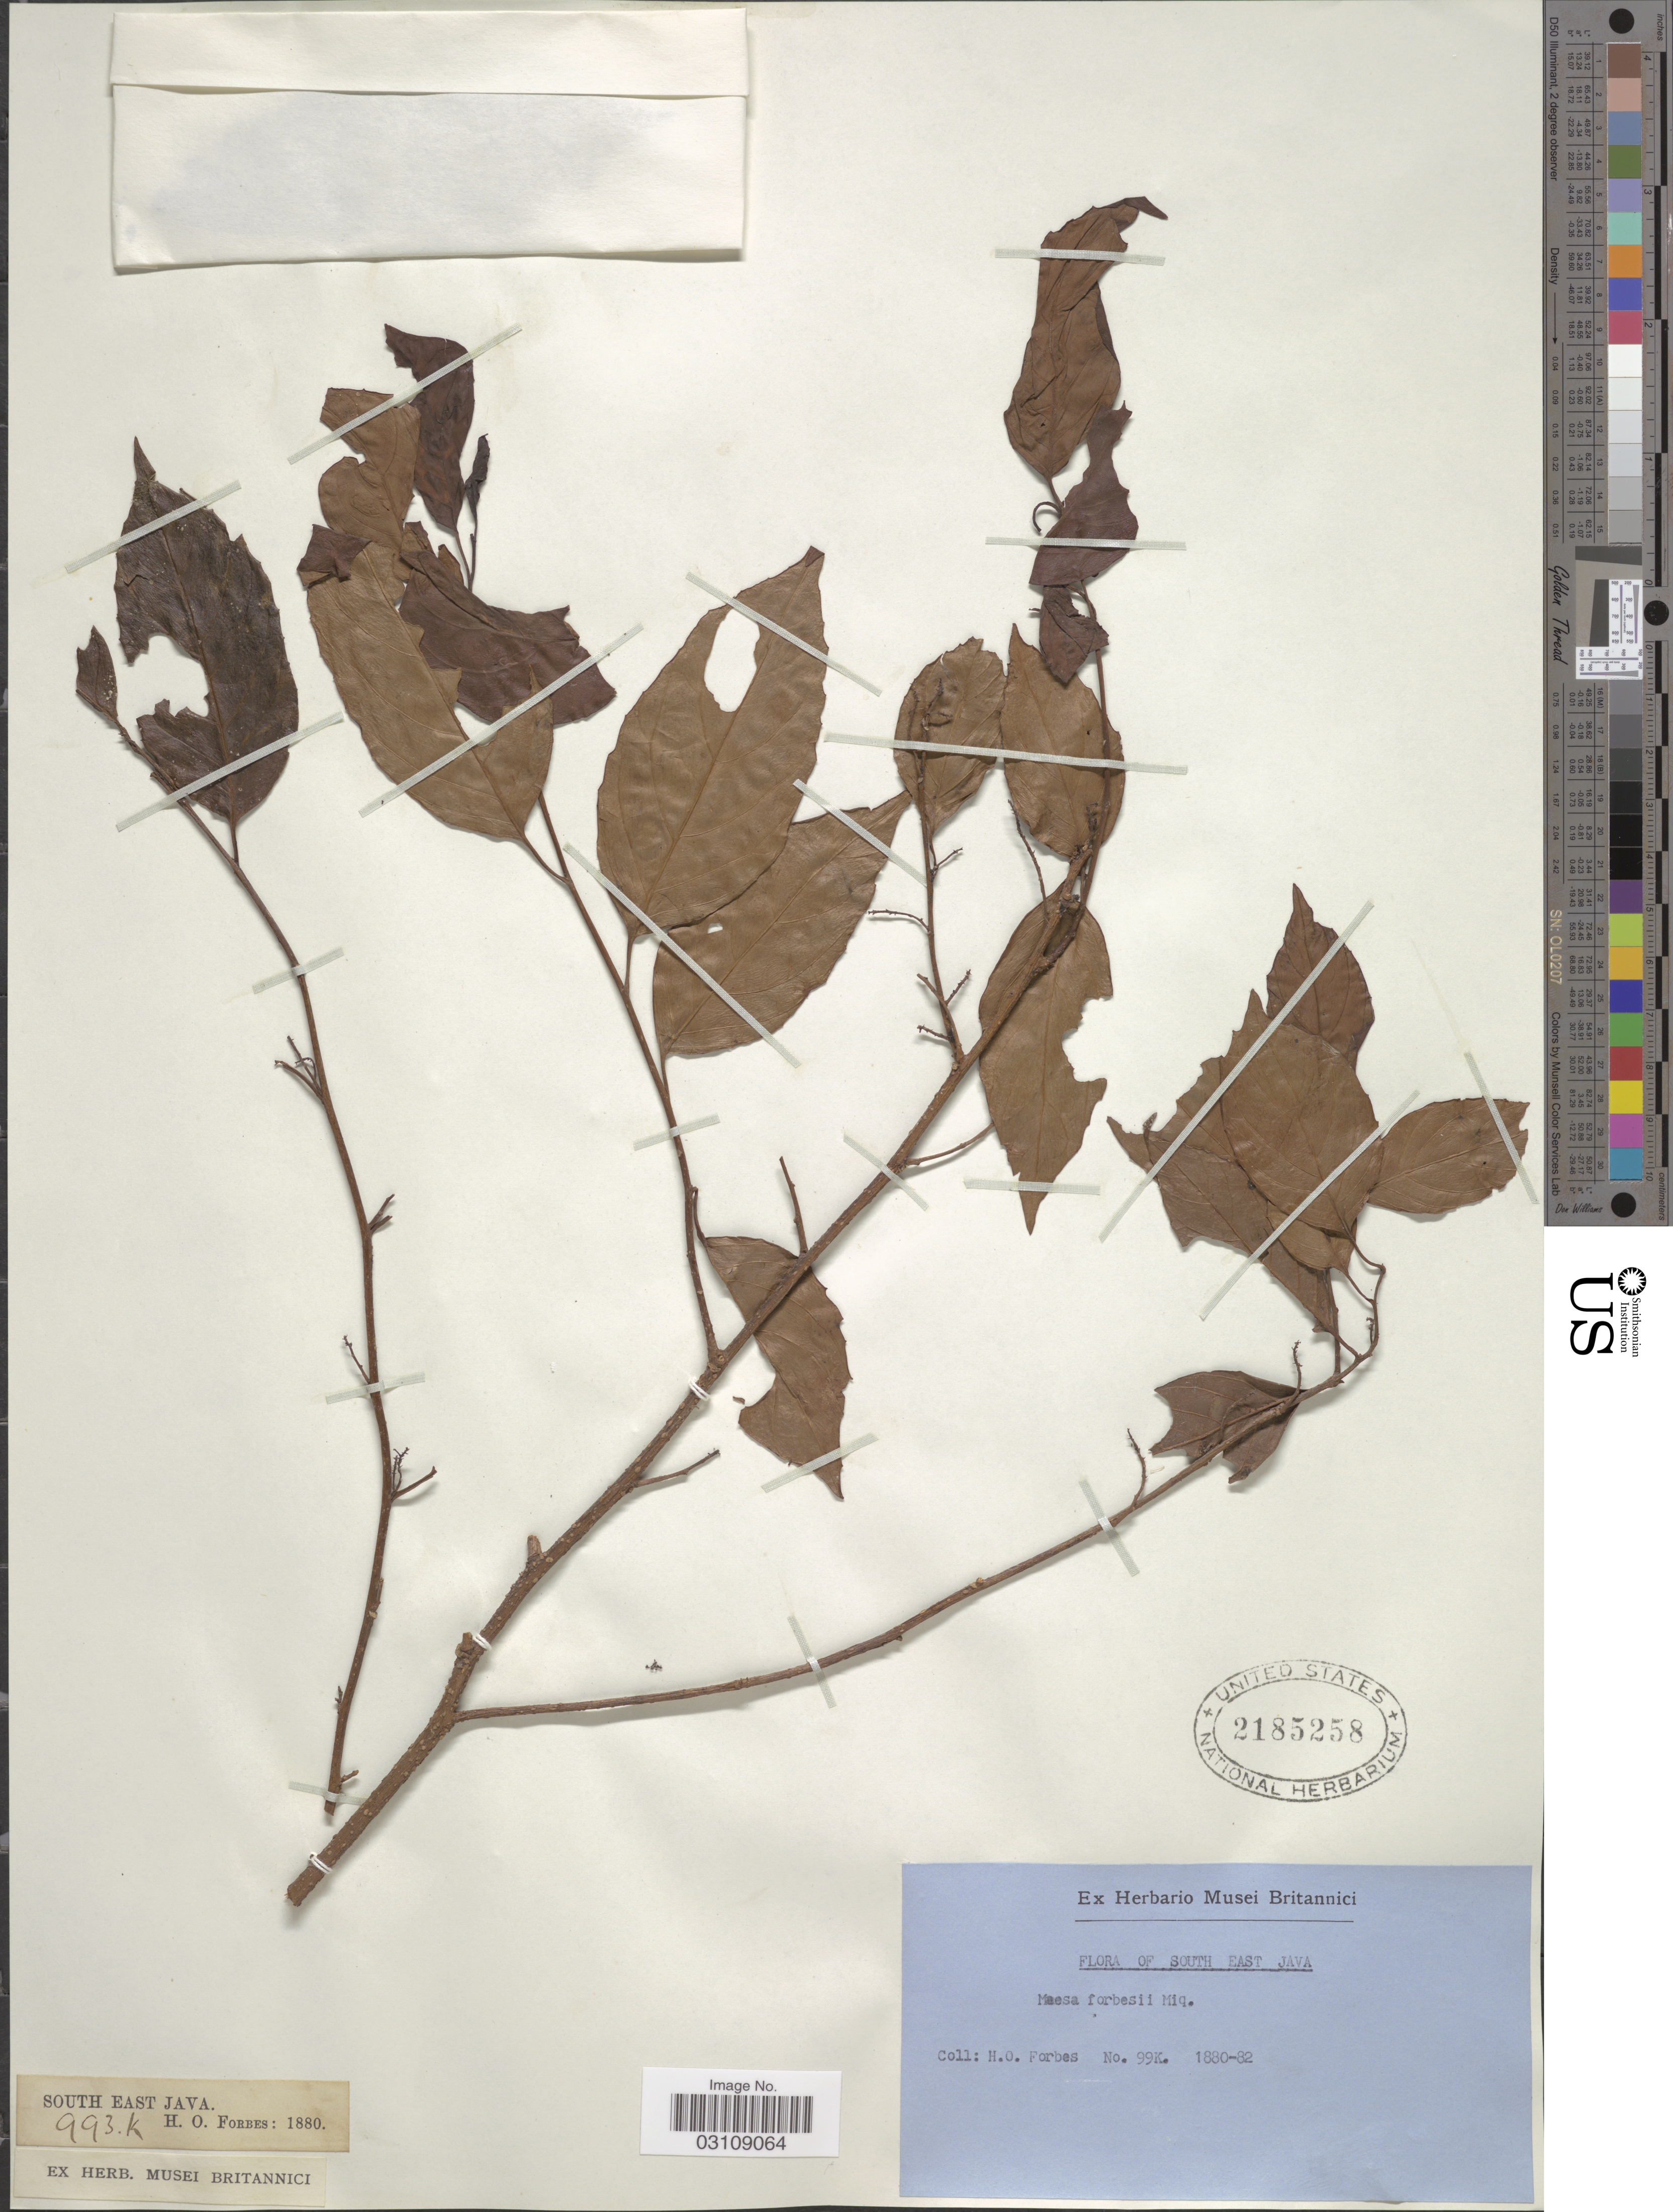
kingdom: Plantae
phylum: Tracheophyta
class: Magnoliopsida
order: Ericales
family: Primulaceae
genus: Maesa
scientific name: Maesa forbesii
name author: Mez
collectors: H. O. Forbes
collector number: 99K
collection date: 1880/1882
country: Indonesia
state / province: Java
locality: South East Java.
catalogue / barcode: US 2185258